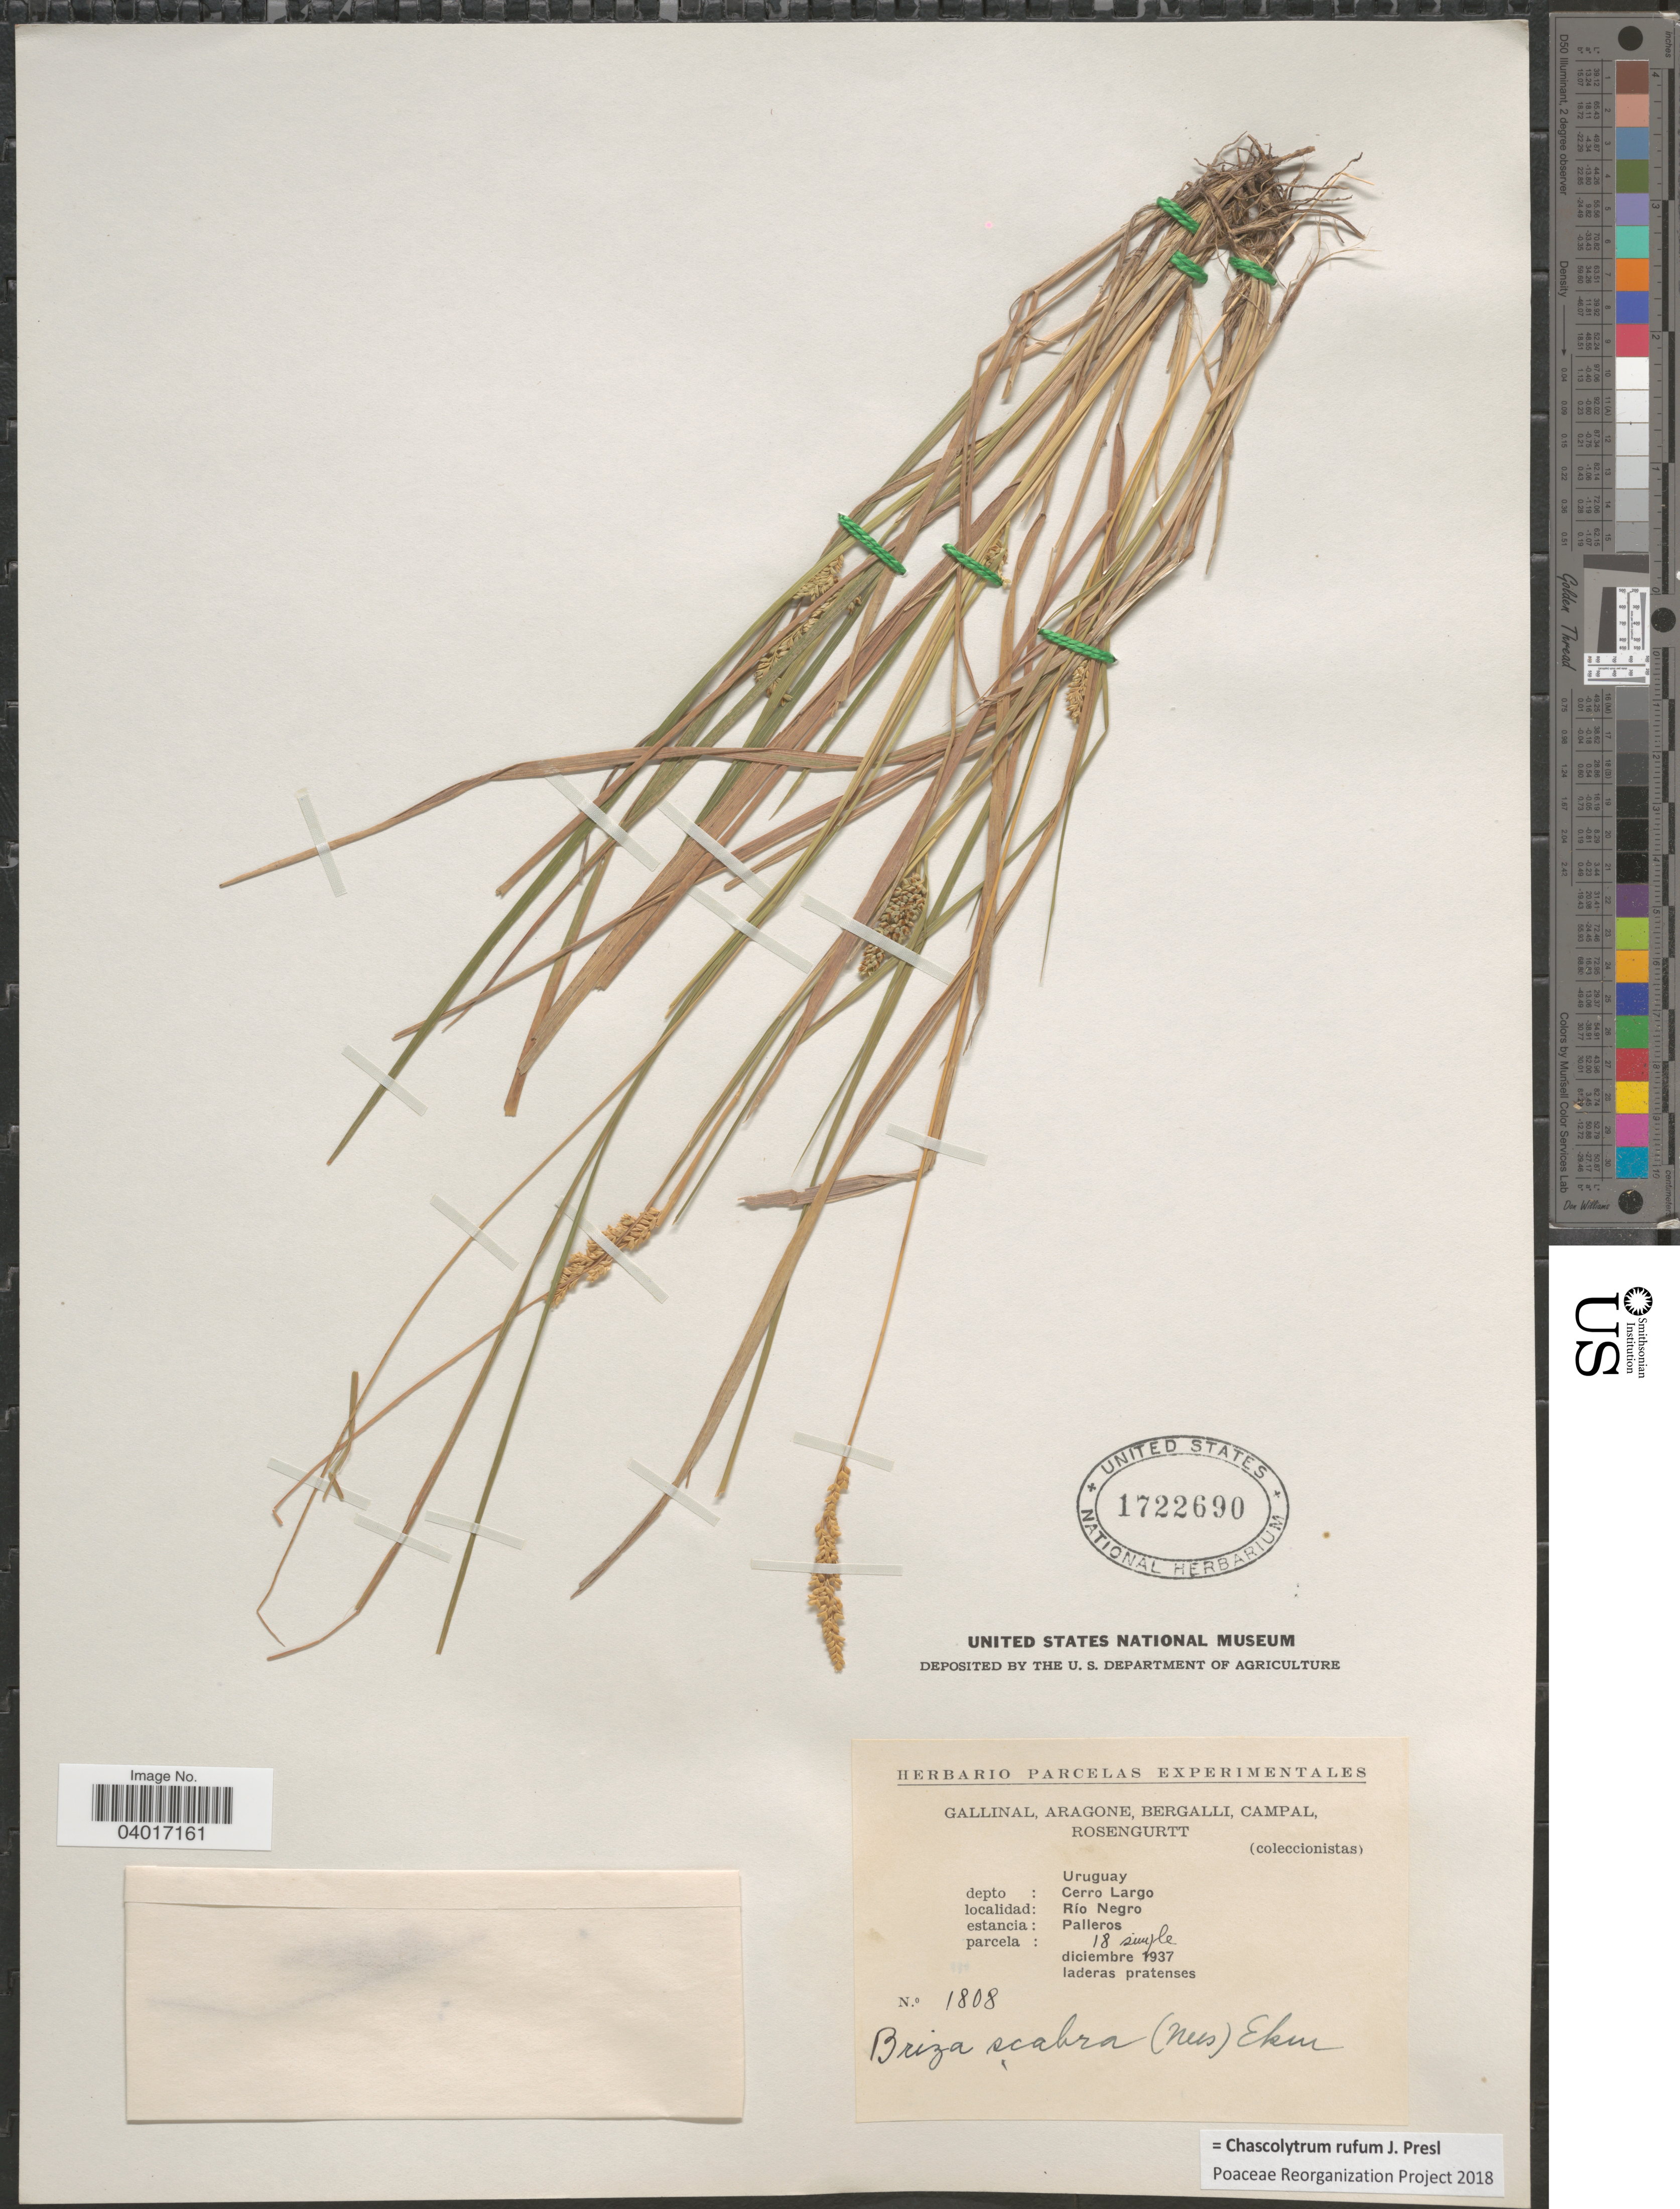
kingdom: Plantae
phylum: Tracheophyta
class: Liliopsida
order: Poales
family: Poaceae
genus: Chascolytrum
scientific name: Chascolytrum rufum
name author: C. Presl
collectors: -. Gallinal, -- Aragone, -- Bergalli, -- Campal & Rosengurtt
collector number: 1808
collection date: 1937-12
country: Uruguay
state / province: Rio Negro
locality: Depto: Cerro Largo. Río Negro. Estancia: Palleros. Parcela: 18 simple.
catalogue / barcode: US 1722690